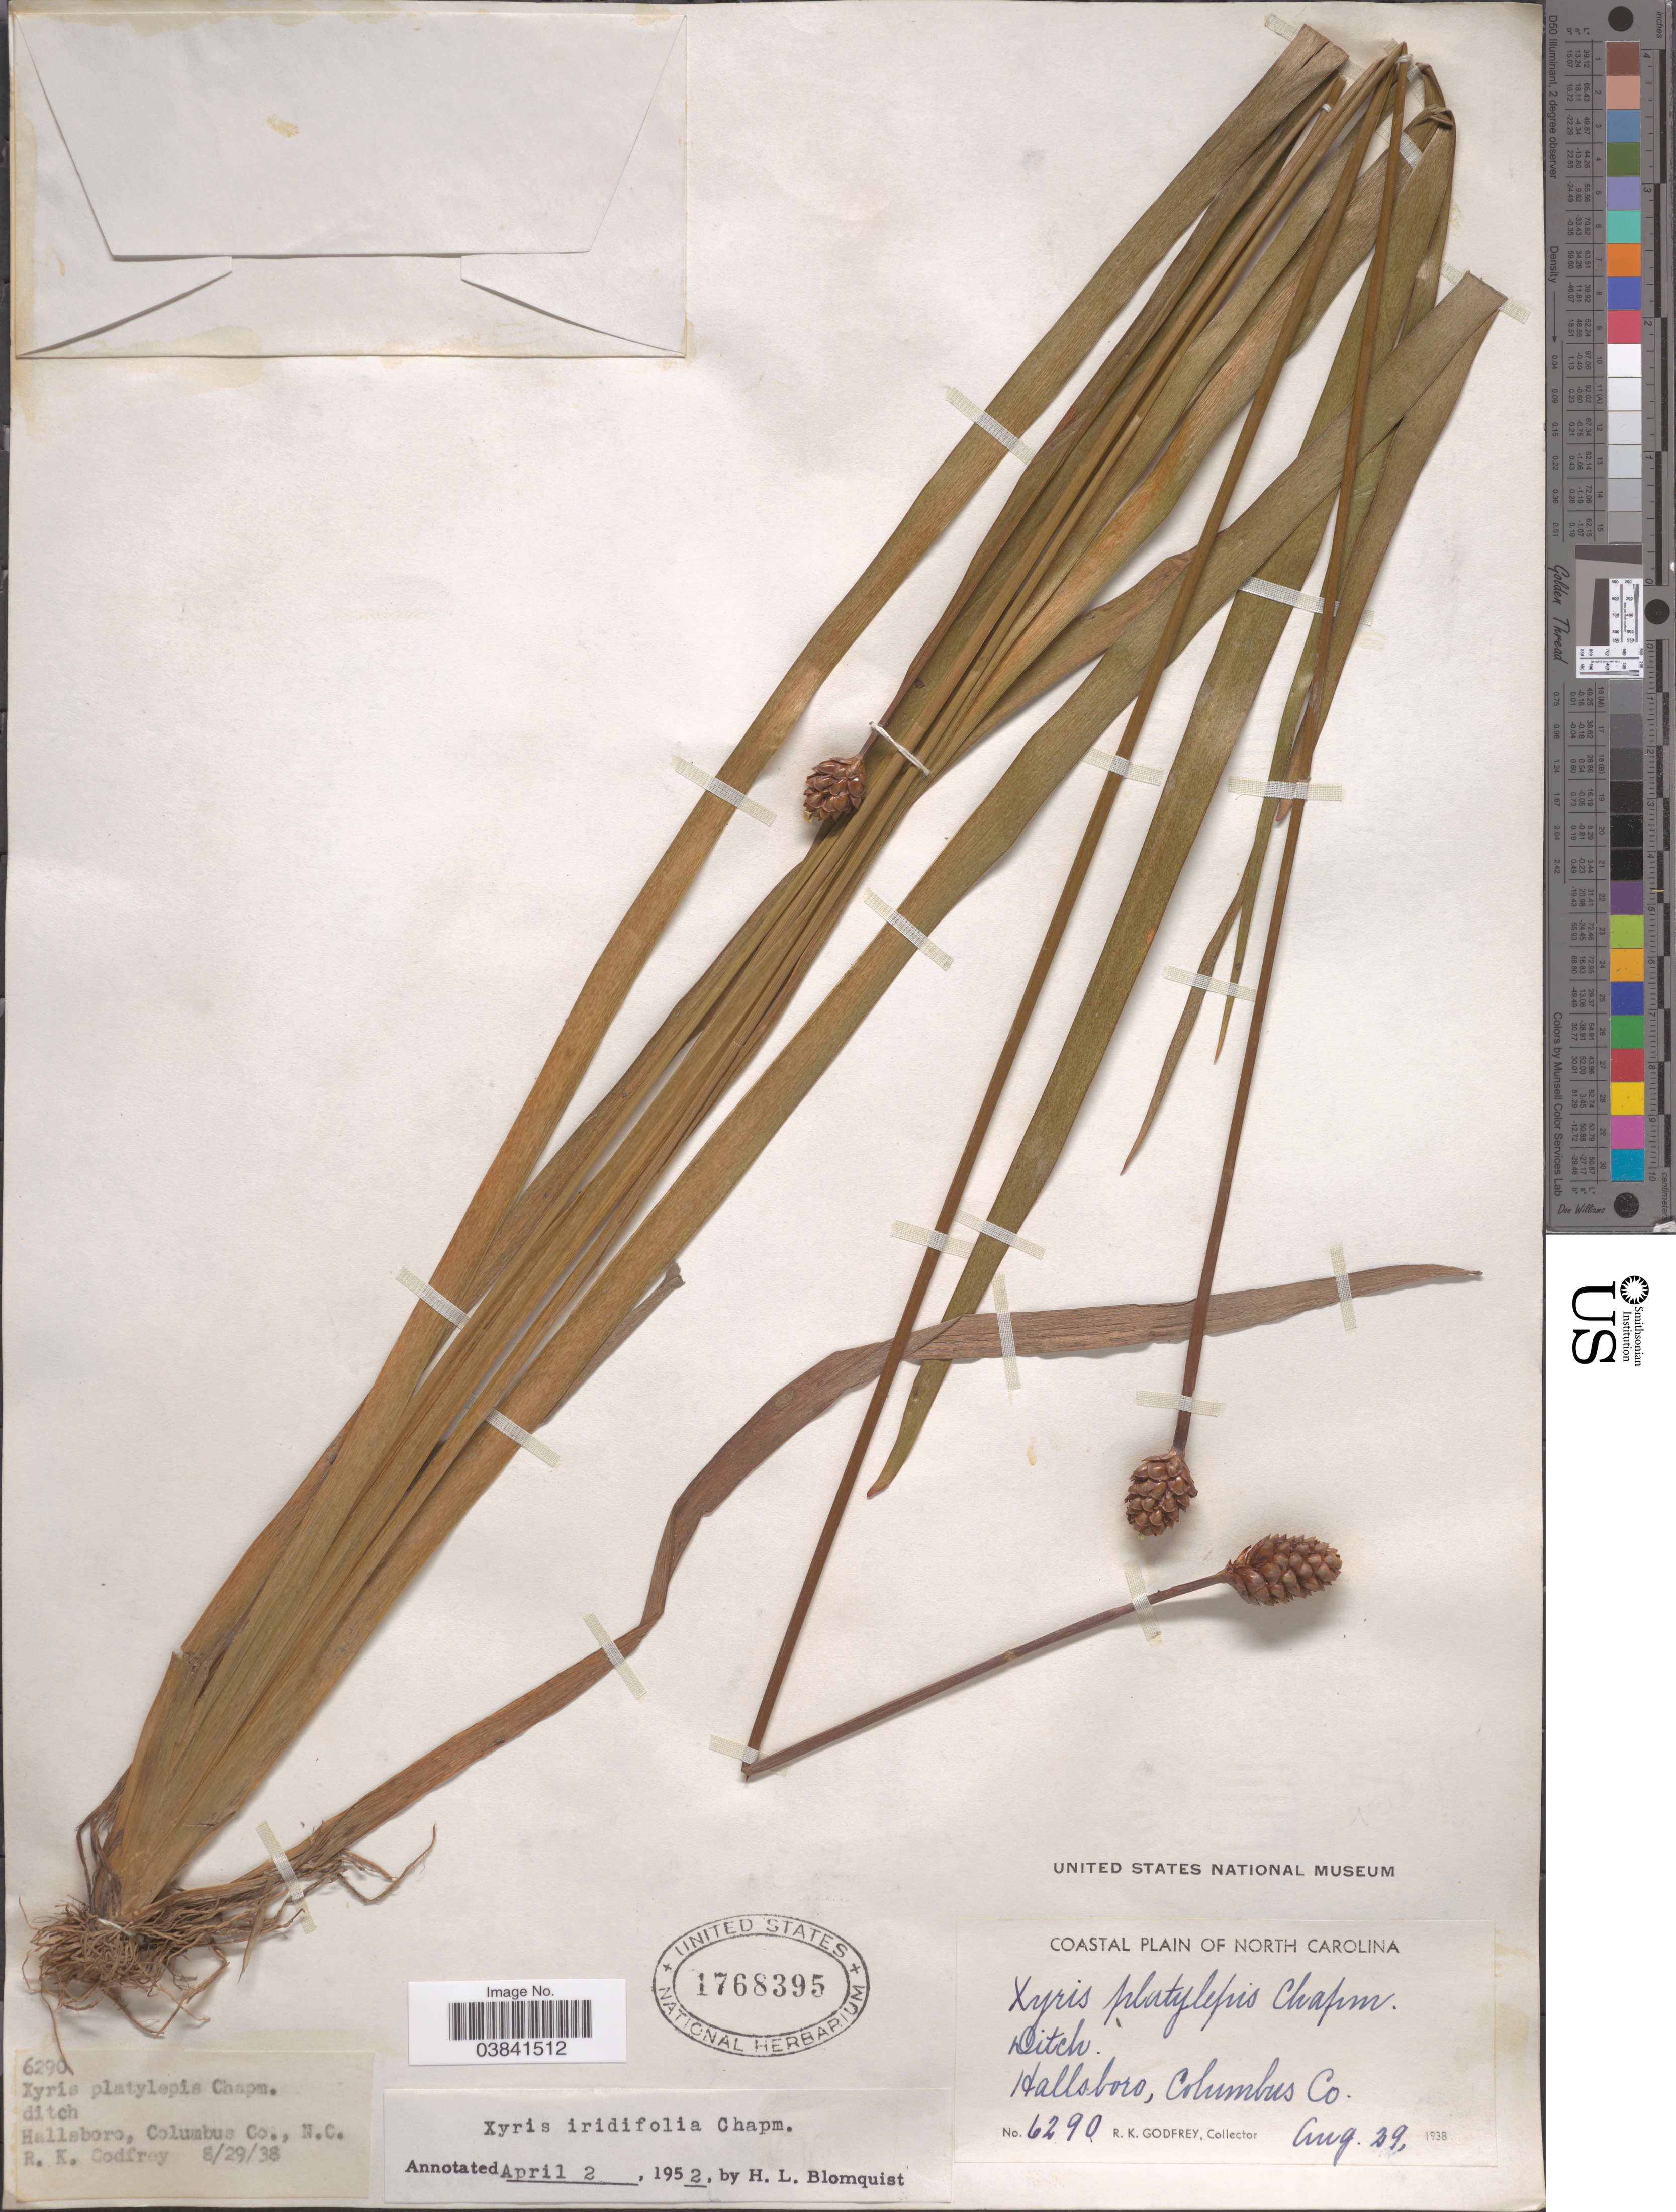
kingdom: Plantae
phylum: Tracheophyta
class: Liliopsida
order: Poales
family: Xyridaceae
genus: Xyris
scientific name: Xyris iridifolia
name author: Chapm.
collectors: R. K. Godfrey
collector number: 6290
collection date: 1938-08-29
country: United States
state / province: North Carolina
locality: Coastal Plain of North Carolina. Hallsboro, Columbus Co.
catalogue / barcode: US 1768395